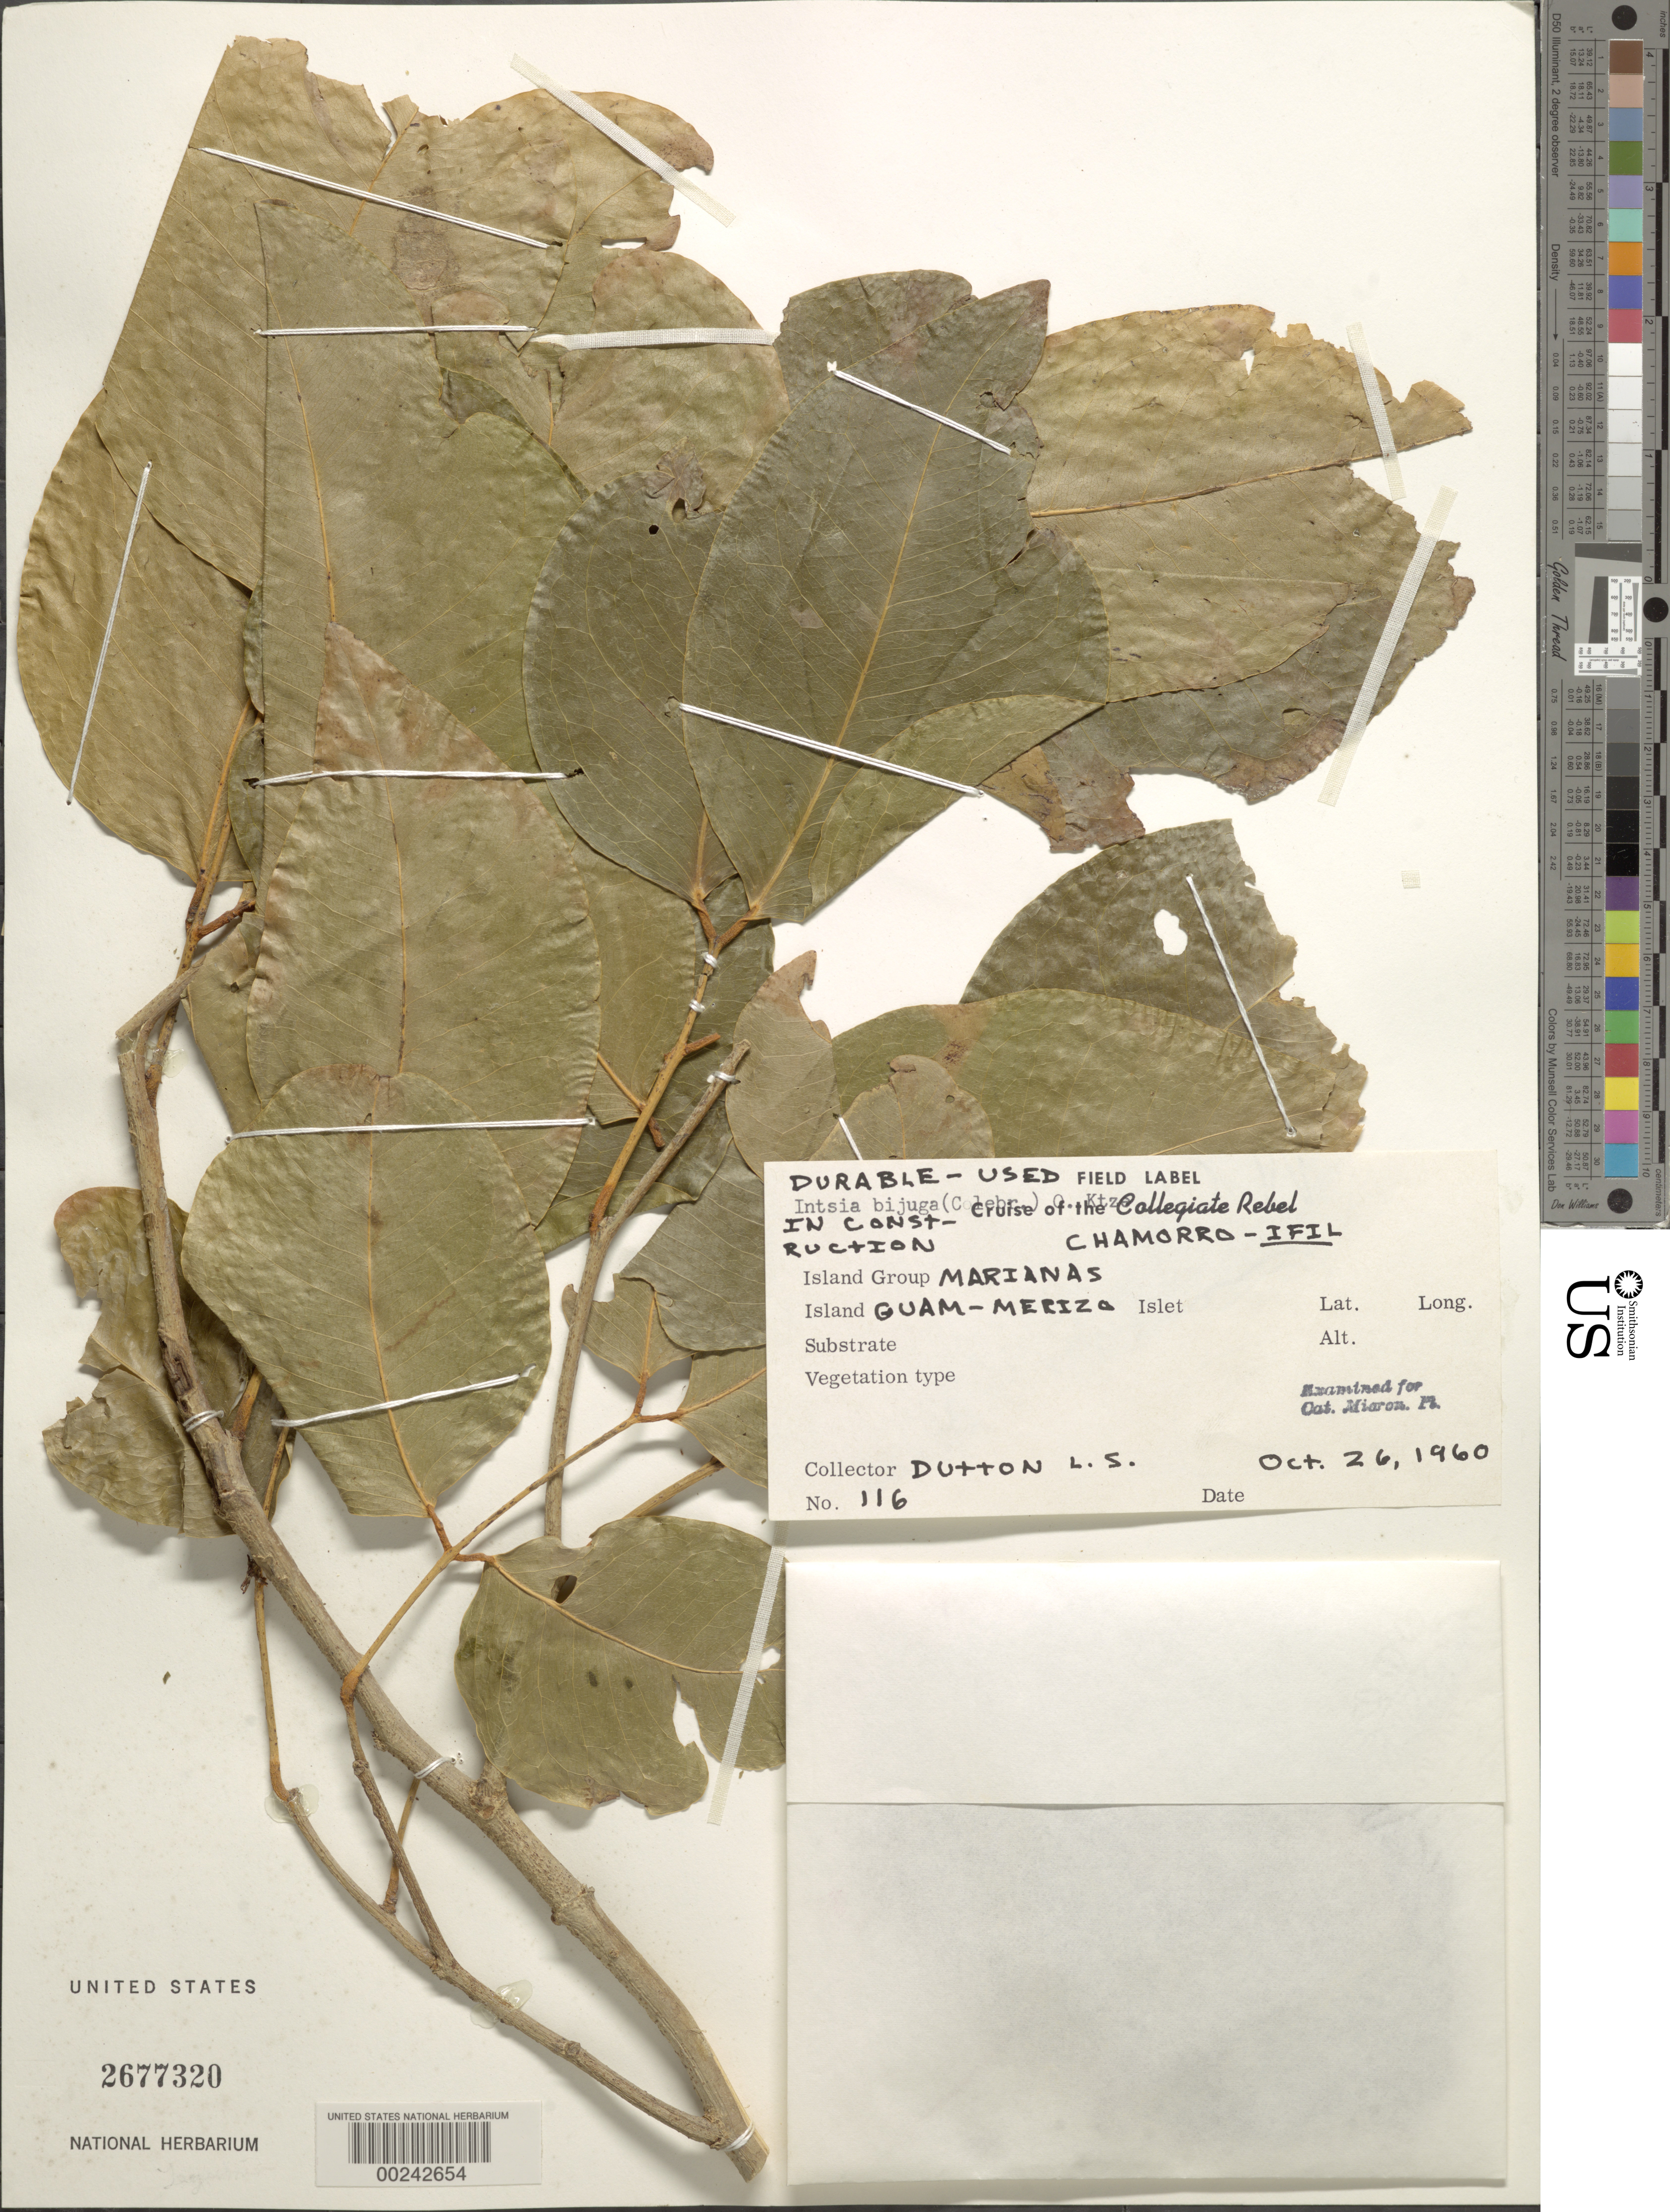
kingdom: Plantae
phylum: Tracheophyta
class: Magnoliopsida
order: Fabales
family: Fabaceae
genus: Intsia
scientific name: Intsia bijuga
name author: (Colebr.) Kuntze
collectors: L. Dutton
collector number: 116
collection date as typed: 26 Oct 1960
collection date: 1960-10-26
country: Guam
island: Guam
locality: Meriza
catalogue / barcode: US 2677320